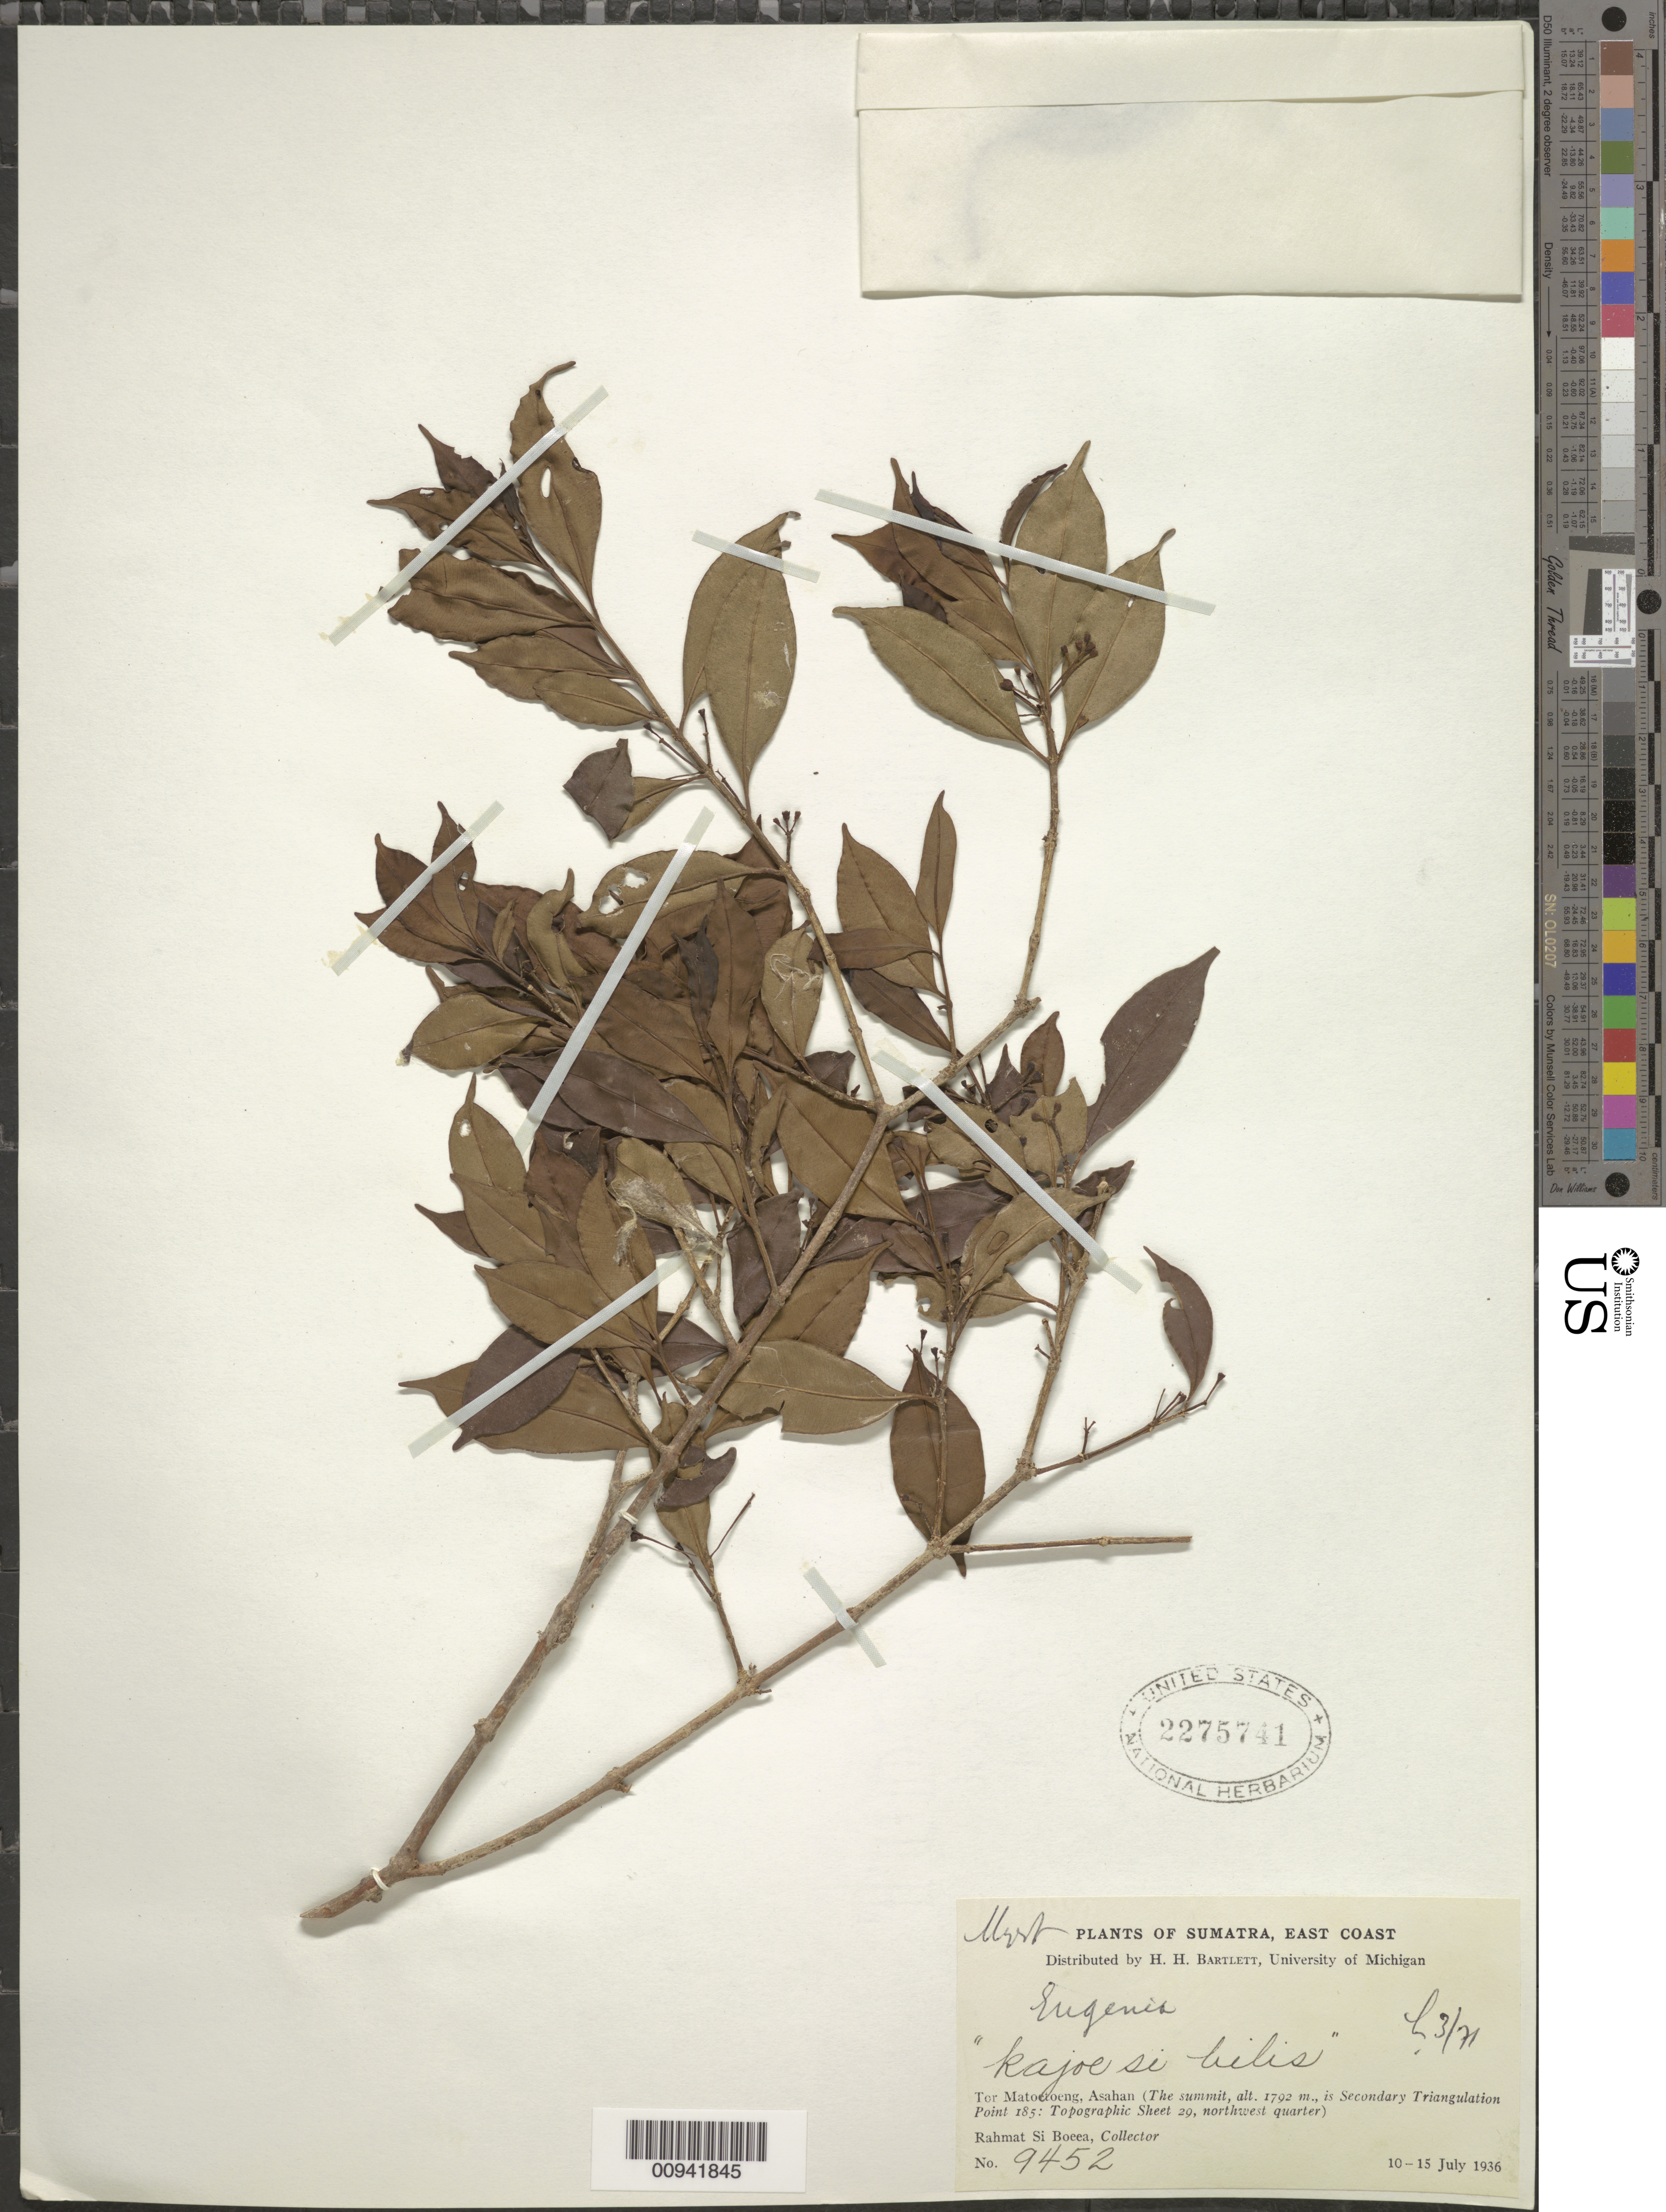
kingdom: Plantae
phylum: Tracheophyta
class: Magnoliopsida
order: Myrtales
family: Myrtaceae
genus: Syzygium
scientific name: Syzygium sp.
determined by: Strong, M. T., (US), Smithsonian Institution - National Museum of Natural History (UNITED STATES)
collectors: Rahmat Si Boeea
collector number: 9452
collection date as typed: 10 Jul 1936 to 15 Jul 1936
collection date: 1936-07-10/1936-07-15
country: Indonesia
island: Sumatra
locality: East Coast; Tor matoetoeng, Asahan (The summit, is Secondary Triangulation Point 185: topographic sheet 29, northwest quarter.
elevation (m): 1792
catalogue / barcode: US 2275741